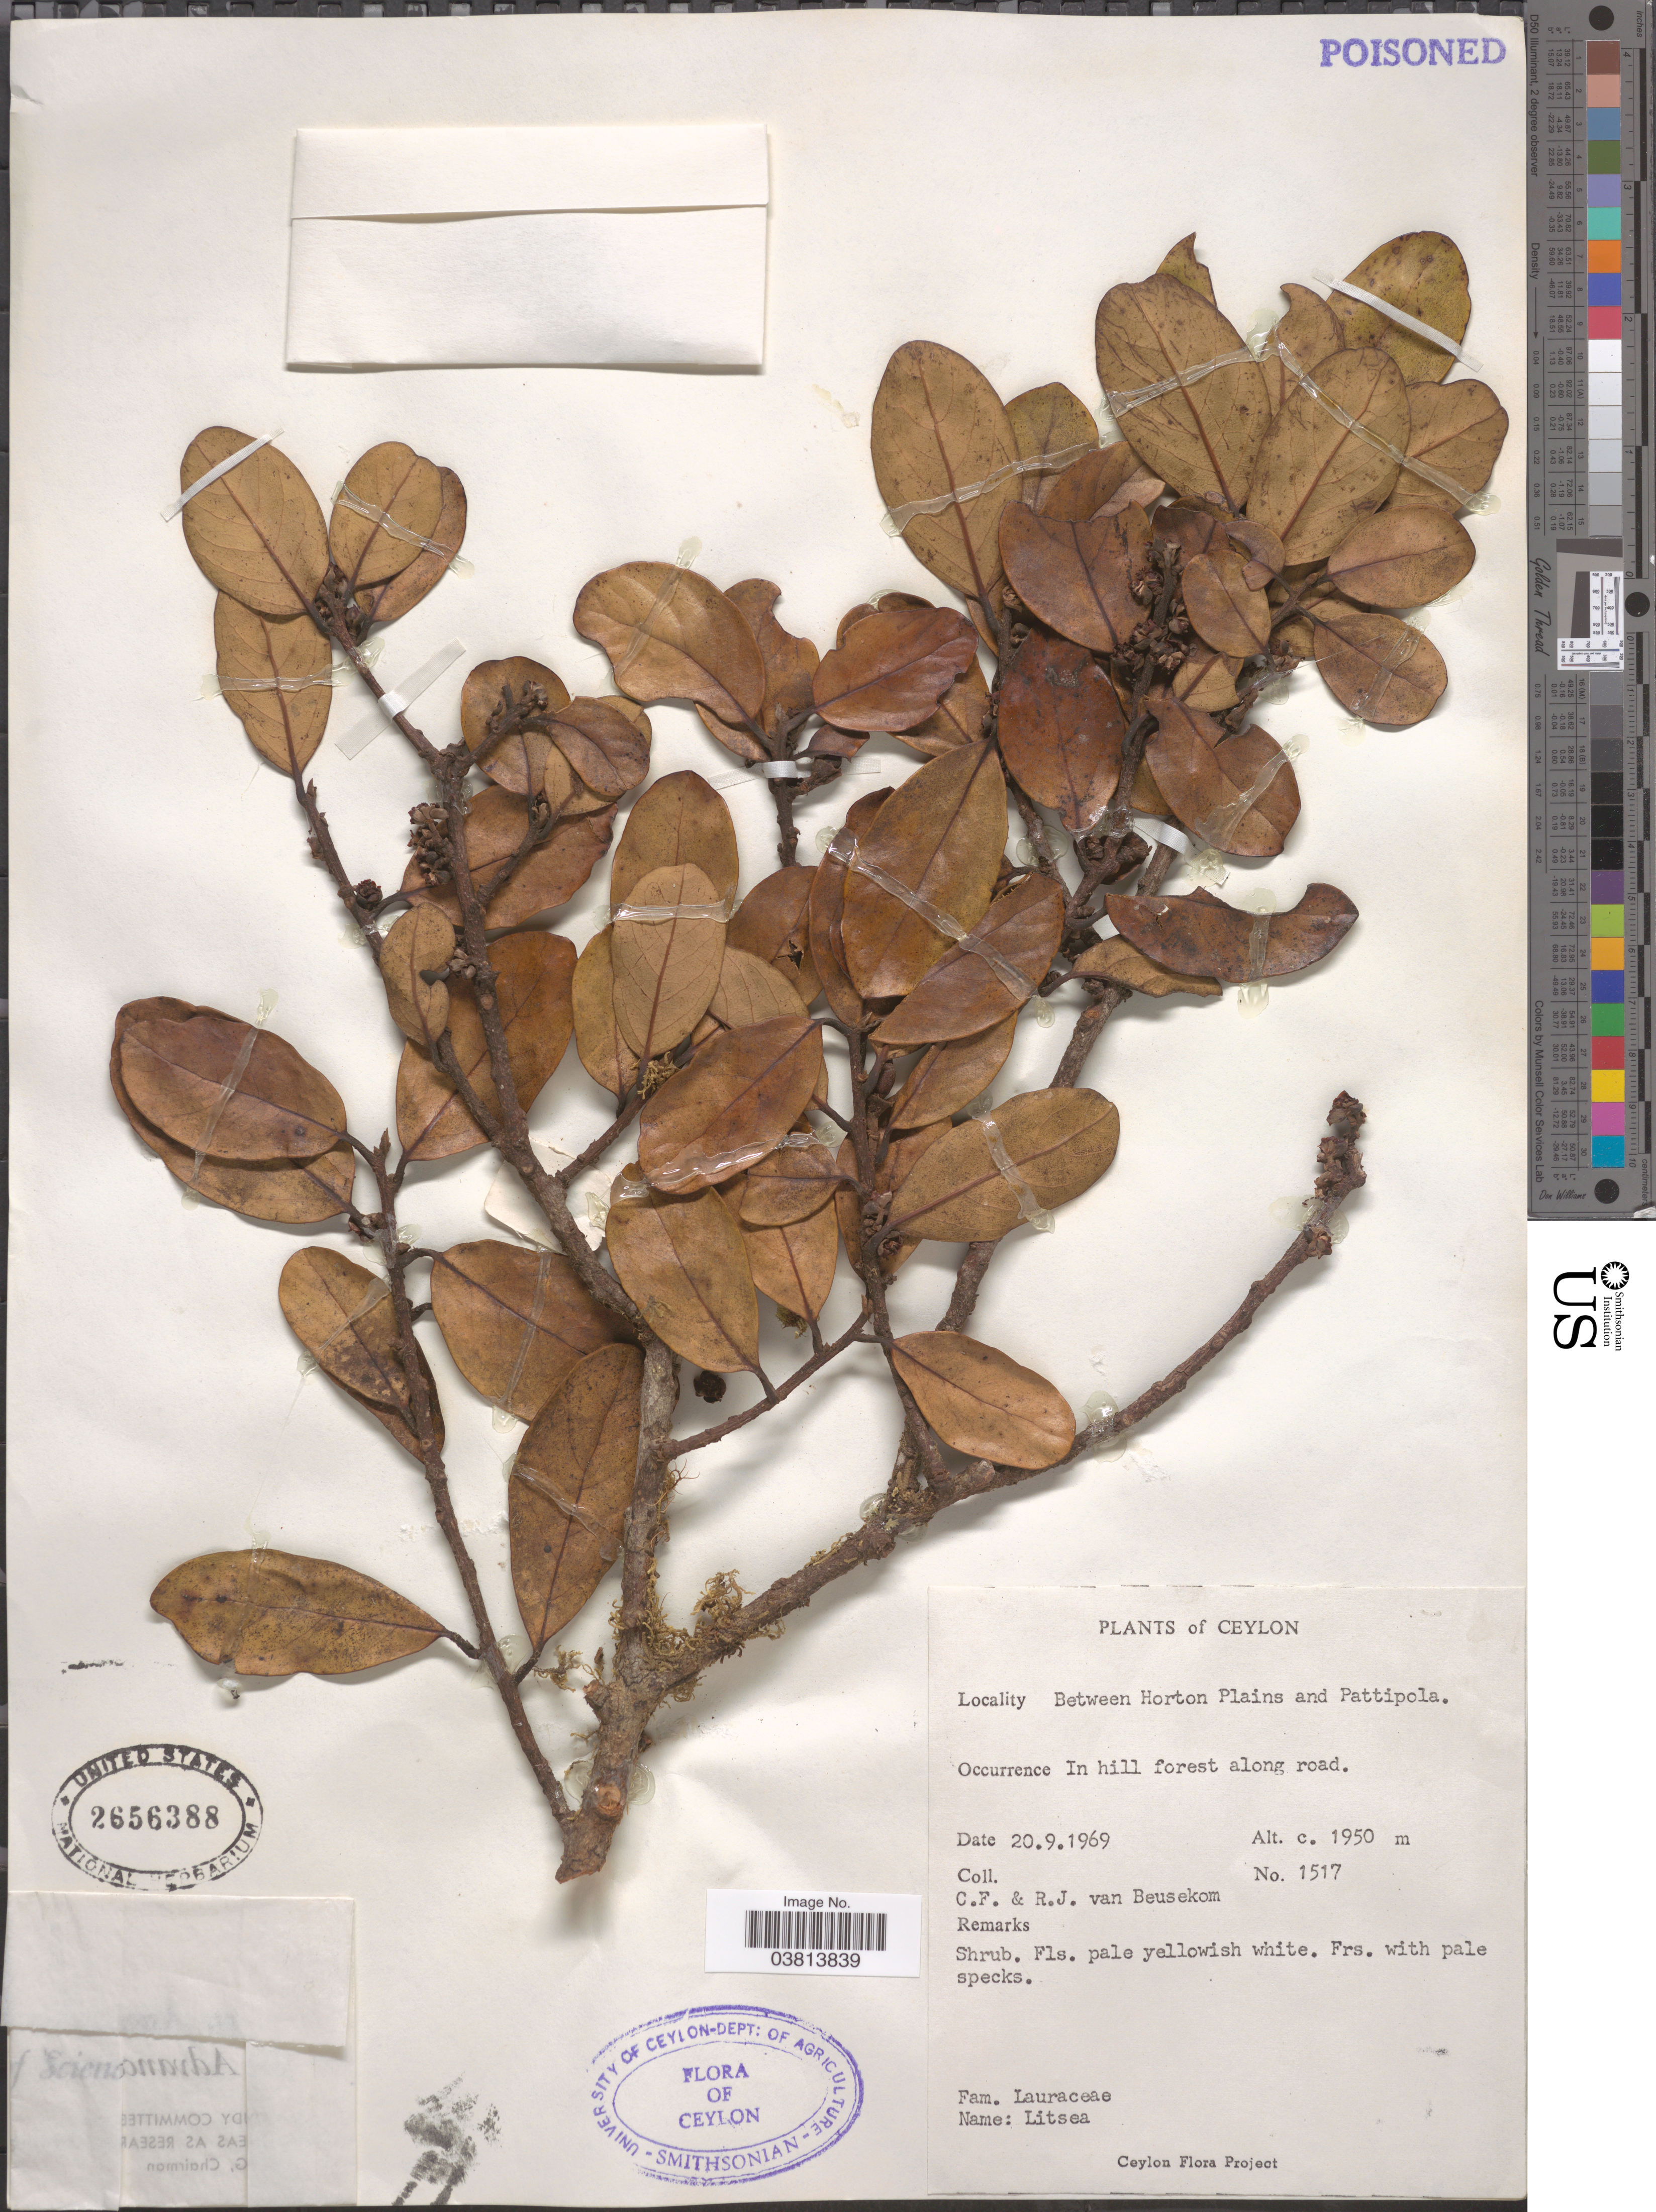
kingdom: Plantae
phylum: Tracheophyta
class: Magnoliopsida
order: Laurales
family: Lauraceae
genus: Litsea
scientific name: Litsea sp.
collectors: C. F. Beusekom & R. Beusekom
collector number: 1517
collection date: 1969-09-20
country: Sri Lanka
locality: Ceylon. Between Horton Plains and Pattipola.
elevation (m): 1950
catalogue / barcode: US 2656388